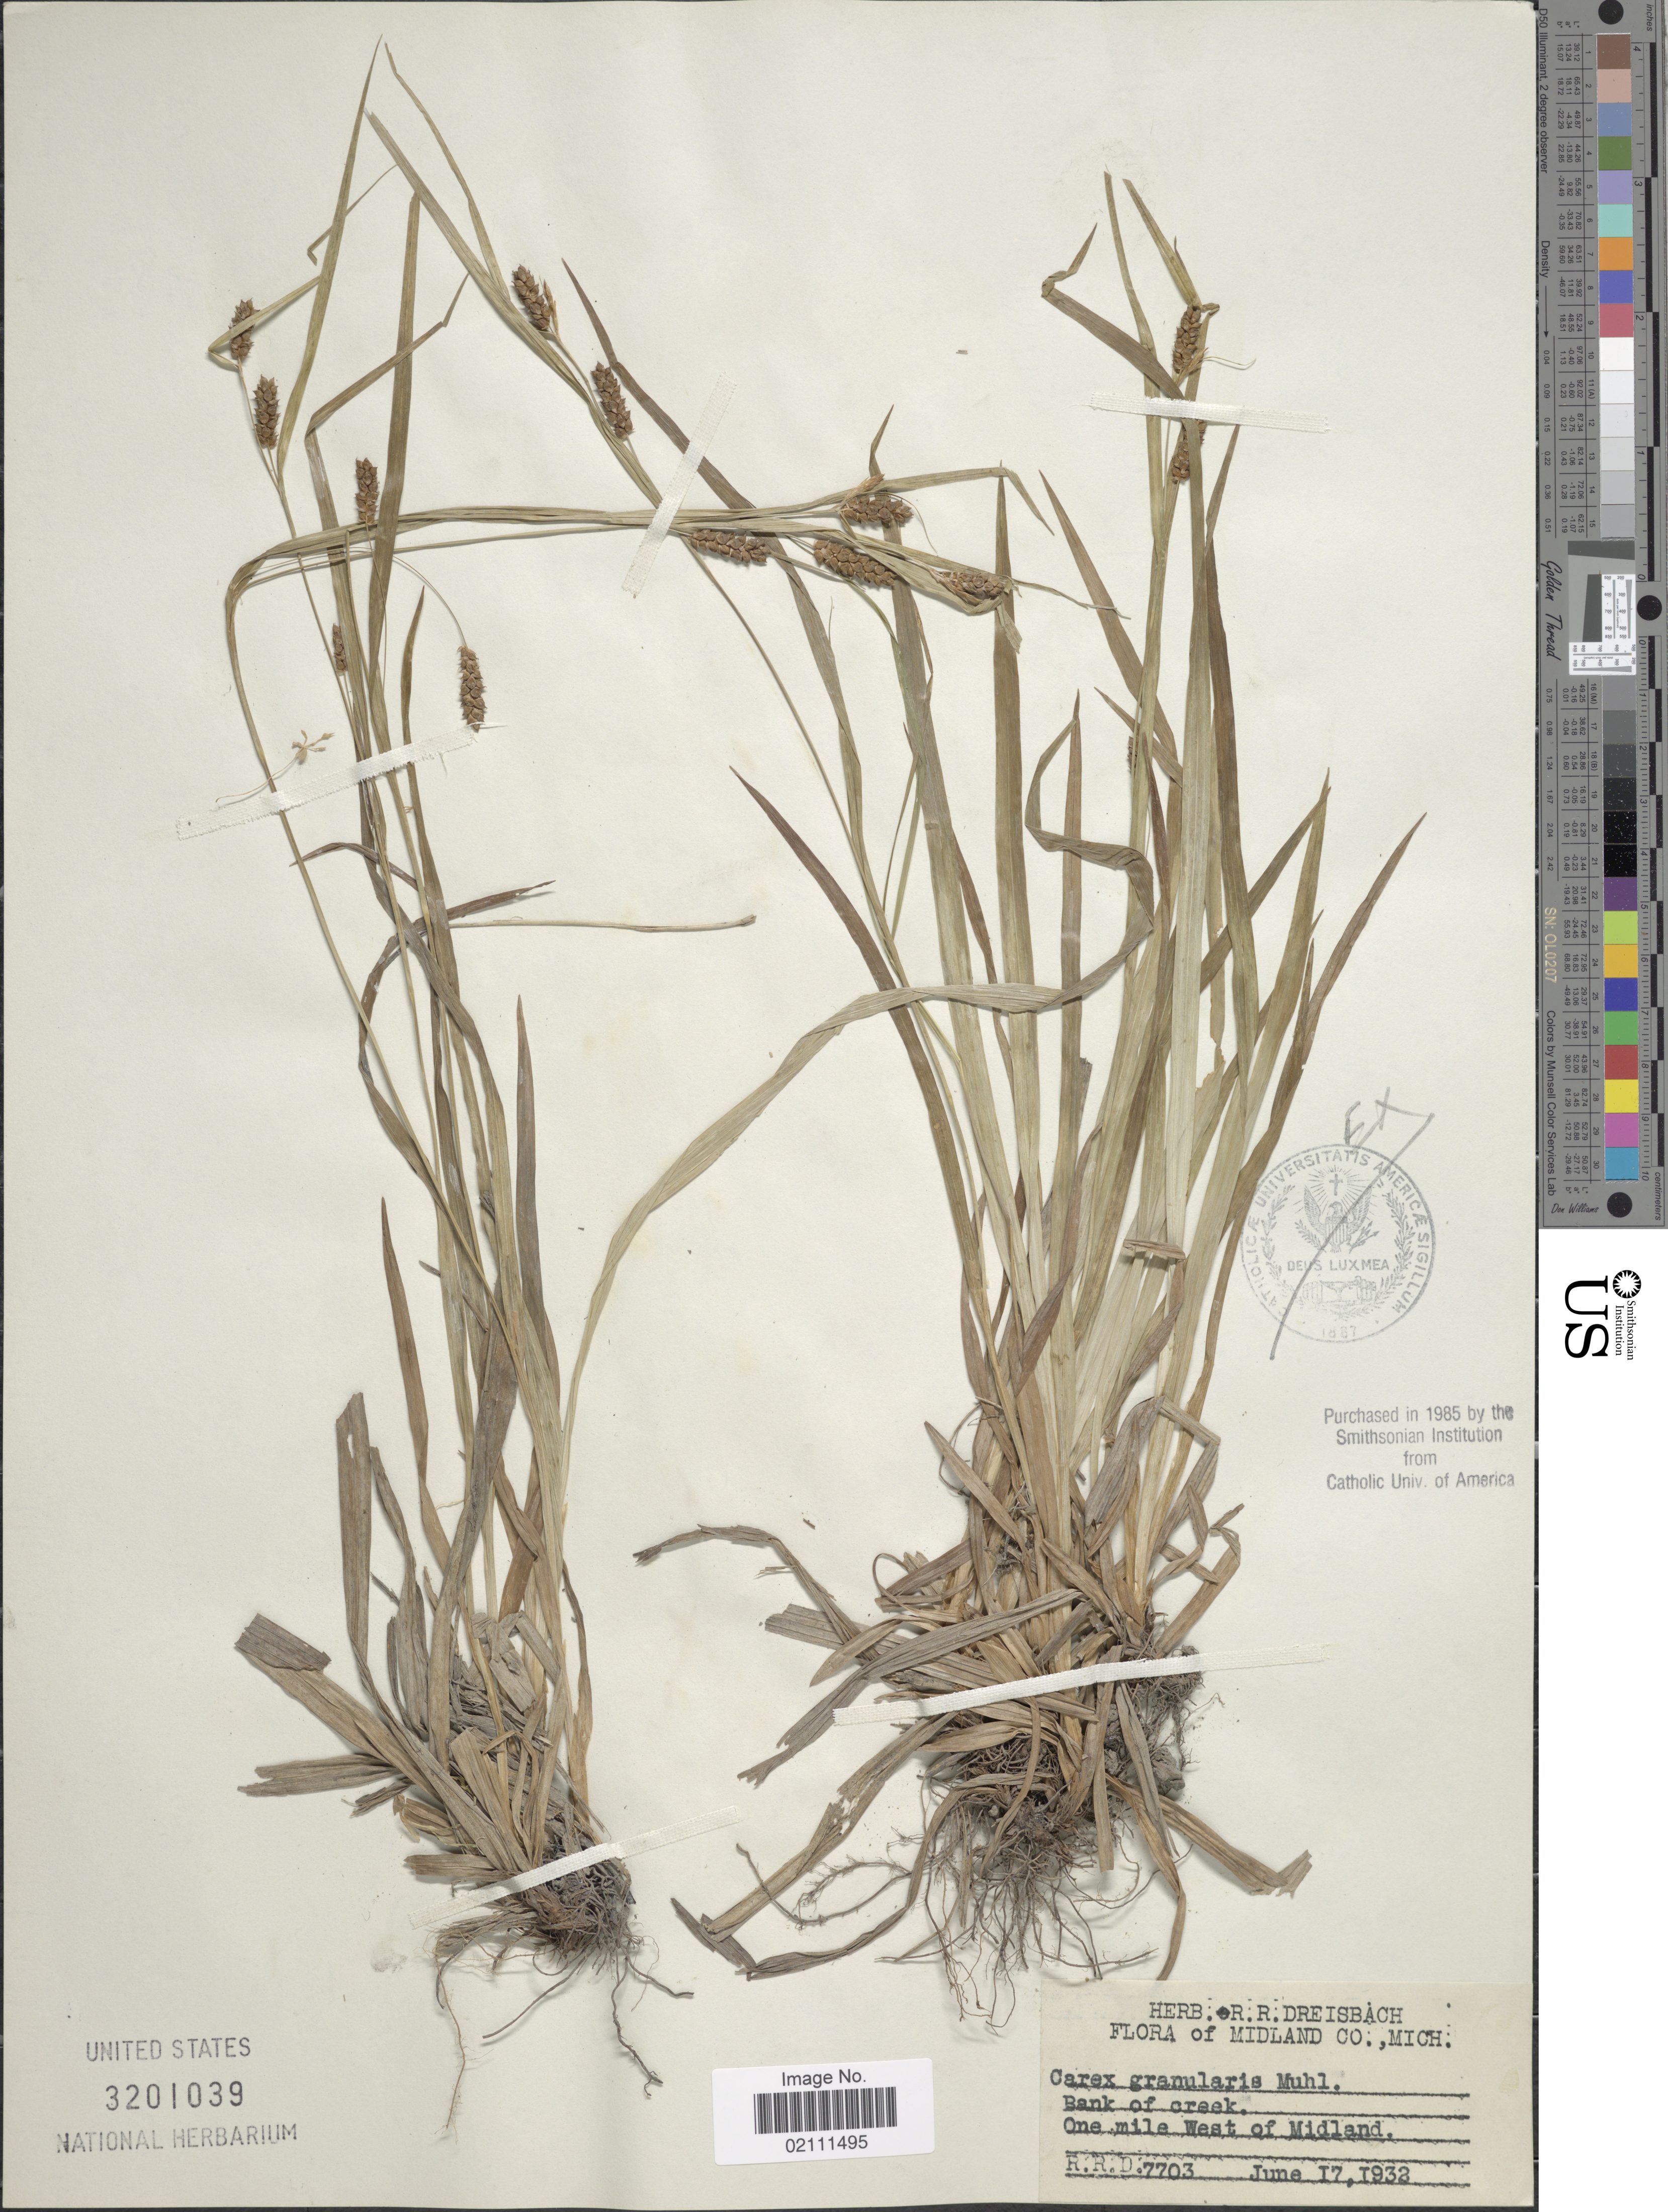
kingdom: Plantae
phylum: Tracheophyta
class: Liliopsida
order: Poales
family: Cyperaceae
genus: Carex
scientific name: Carex granularis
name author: Muhl. ex Willd.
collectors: R. Dreisbach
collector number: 7703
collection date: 1932-06-17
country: Mexico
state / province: Michoacán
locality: Midland Co., Bank of creek, one mile West of Midland.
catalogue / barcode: US 3201039